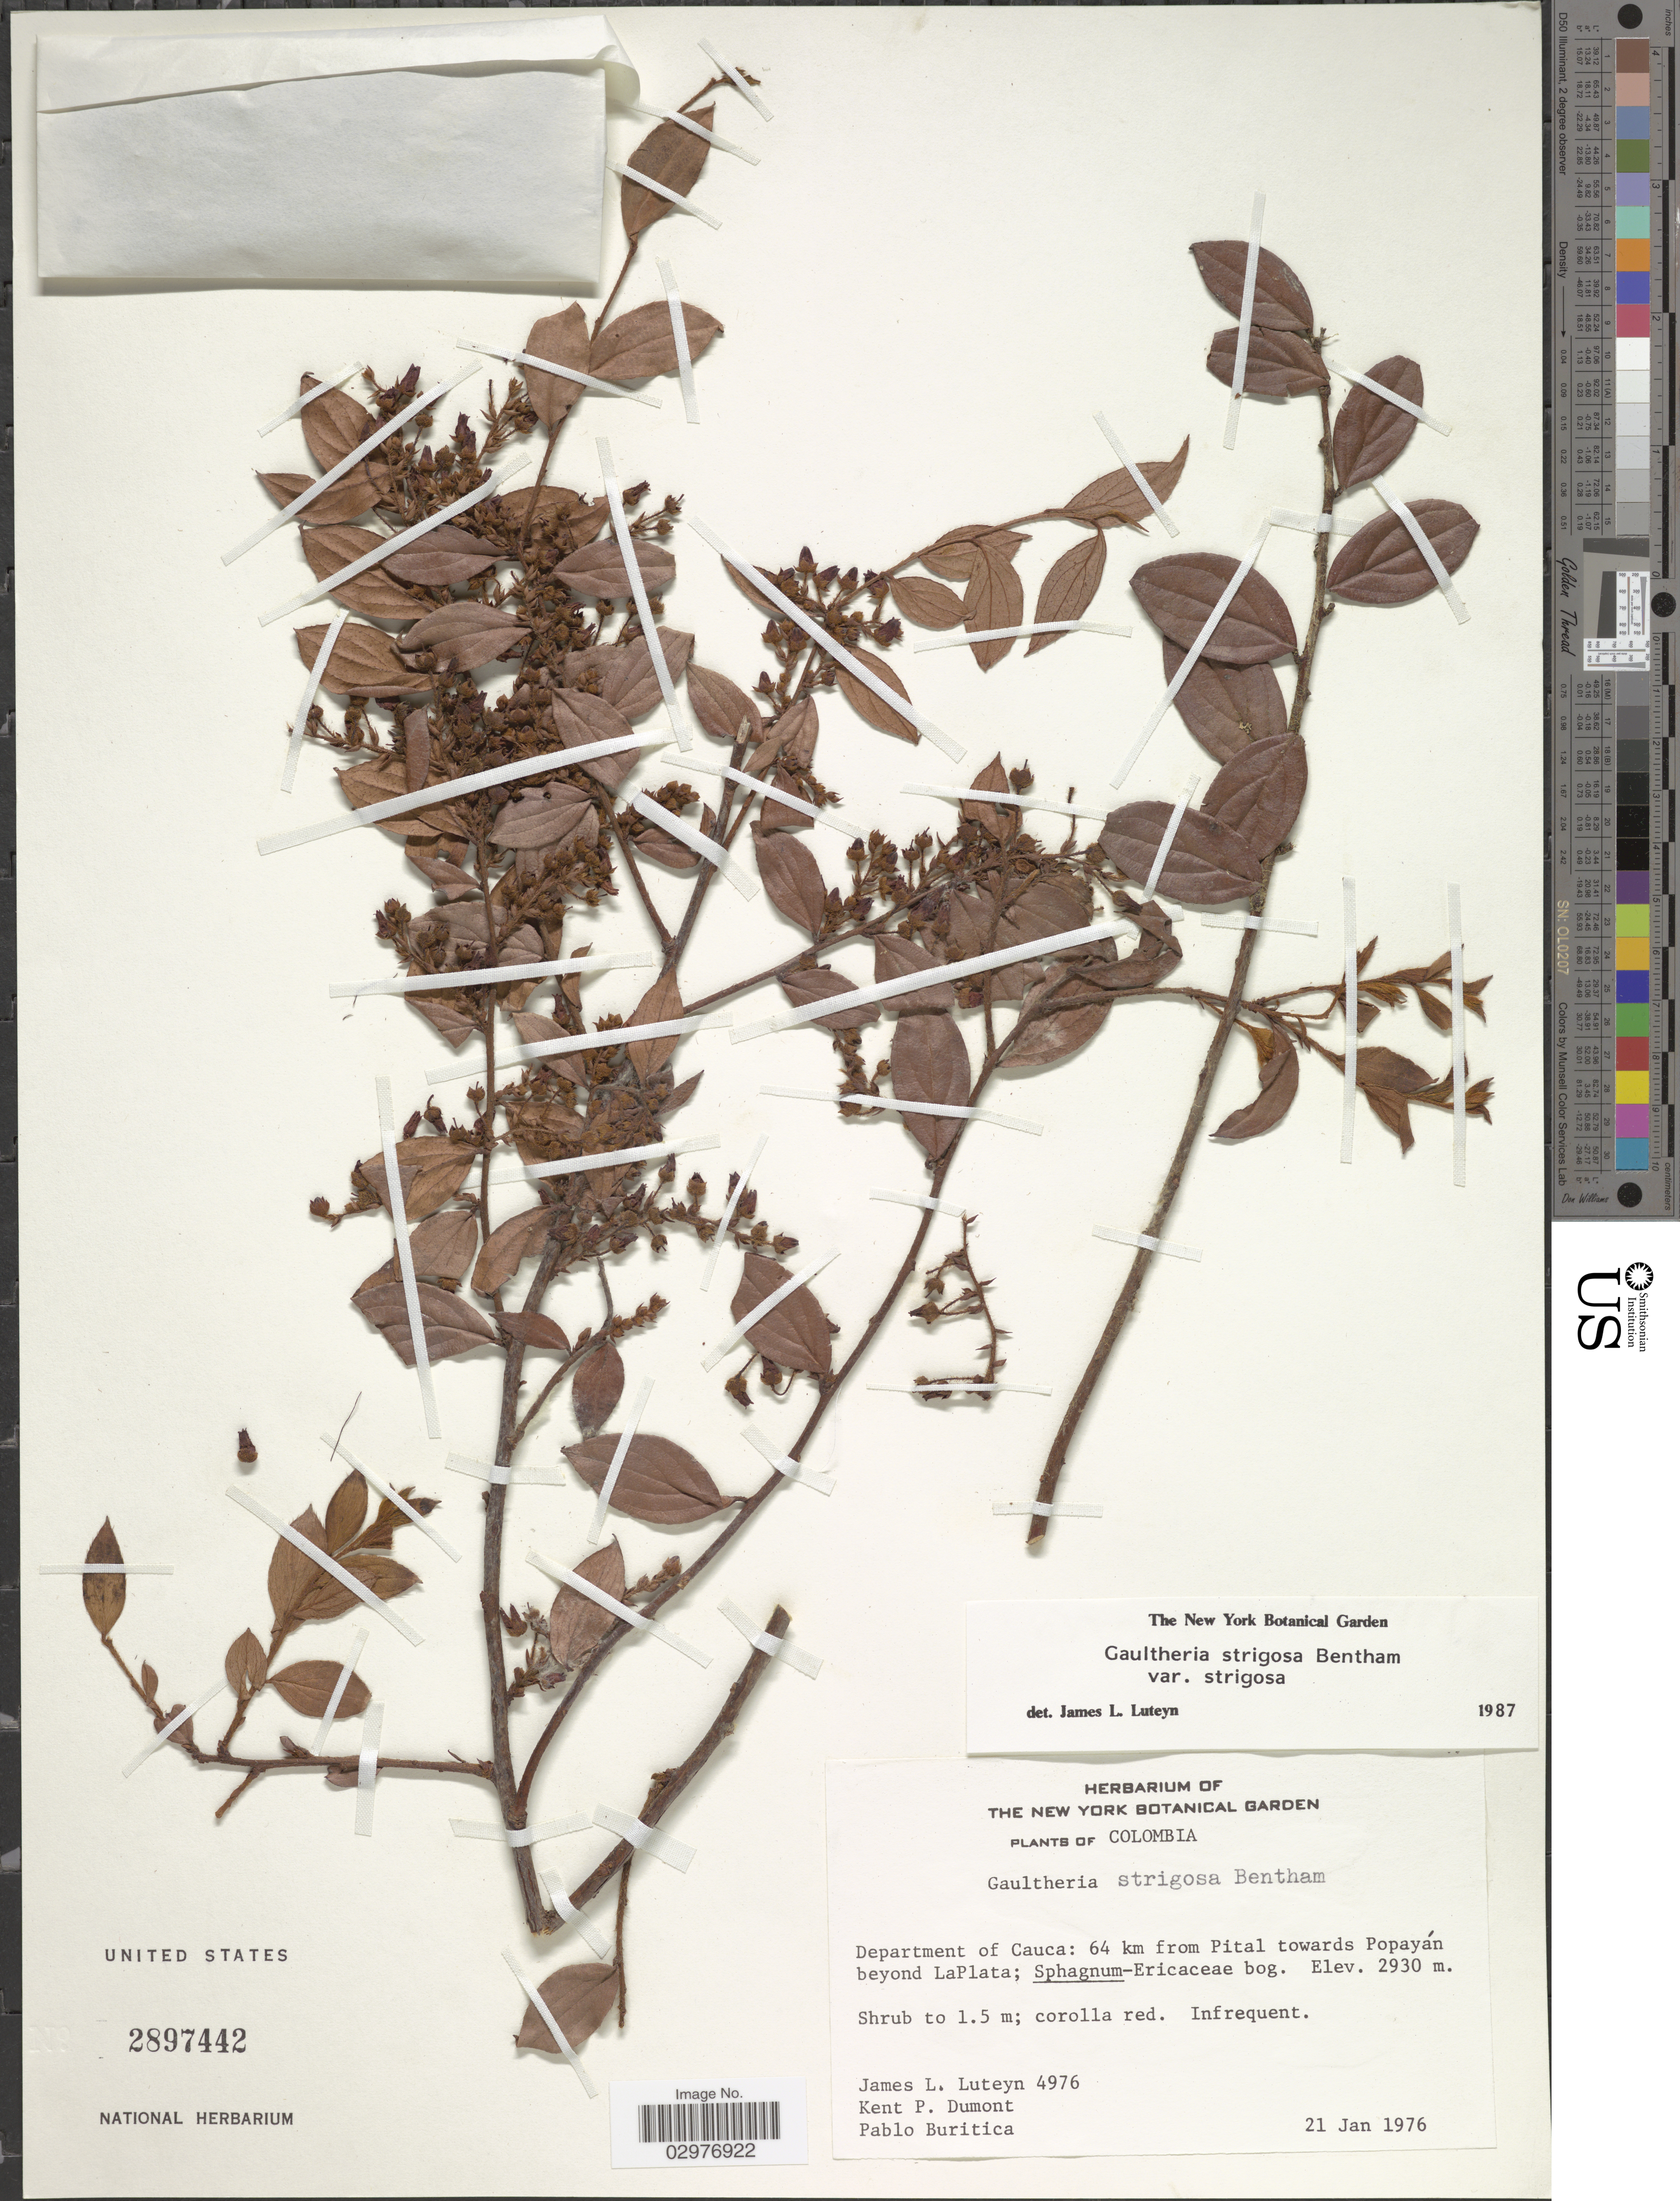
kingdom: Plantae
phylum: Tracheophyta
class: Magnoliopsida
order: Ericales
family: Ericaceae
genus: Gaultheria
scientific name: Gaultheria strigosa var. strigosa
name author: Benth.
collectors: J. L. Luteyn, K. P. Dumont & P. Buritica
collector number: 4976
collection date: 1976-01-21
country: Colombia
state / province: Cauca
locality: Department of Cauca: 64 km from Pital towards Popayán beyond LaPlata.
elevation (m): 2930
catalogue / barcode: US 2897442